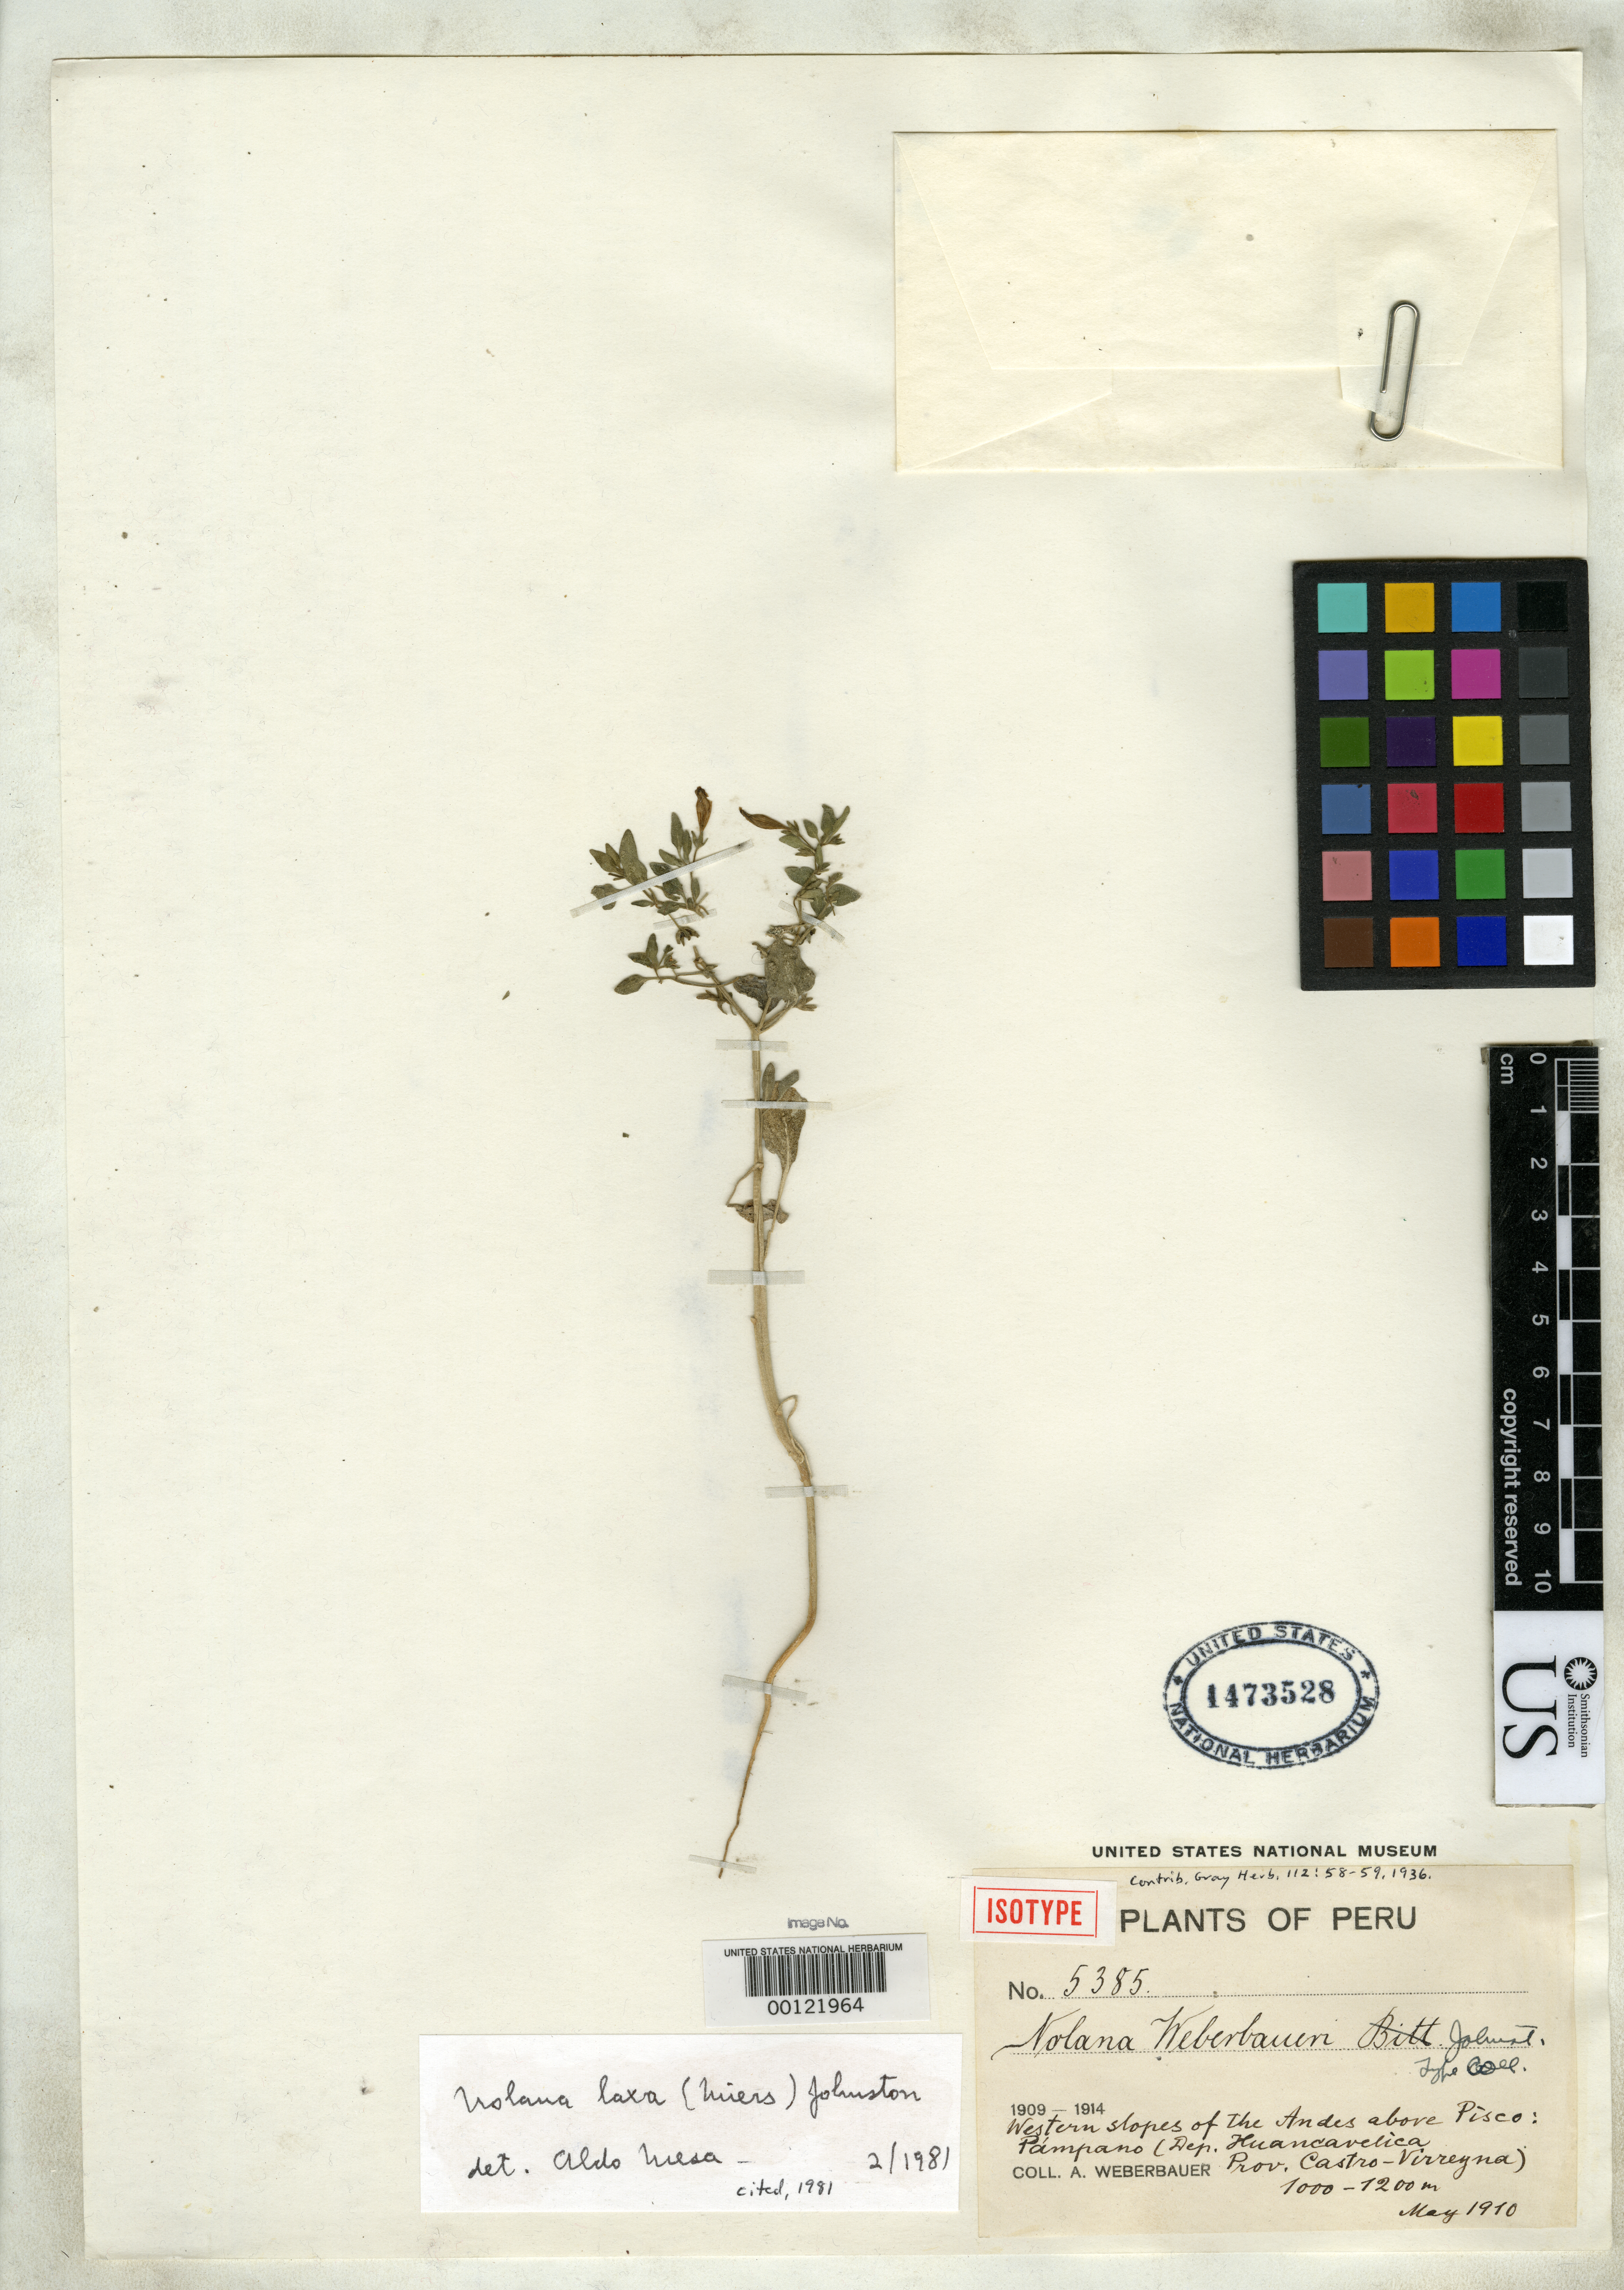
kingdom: Plantae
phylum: Tracheophyta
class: Magnoliopsida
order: Solanales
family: Solanaceae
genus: Nolana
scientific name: Nolana weberbaueri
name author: I.M. Johnst.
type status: Isotype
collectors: A. Weberbauer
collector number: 5385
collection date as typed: May 1910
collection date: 1910-05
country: Peru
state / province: Huancavelica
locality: Andes, above Pisco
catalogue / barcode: US 1473528